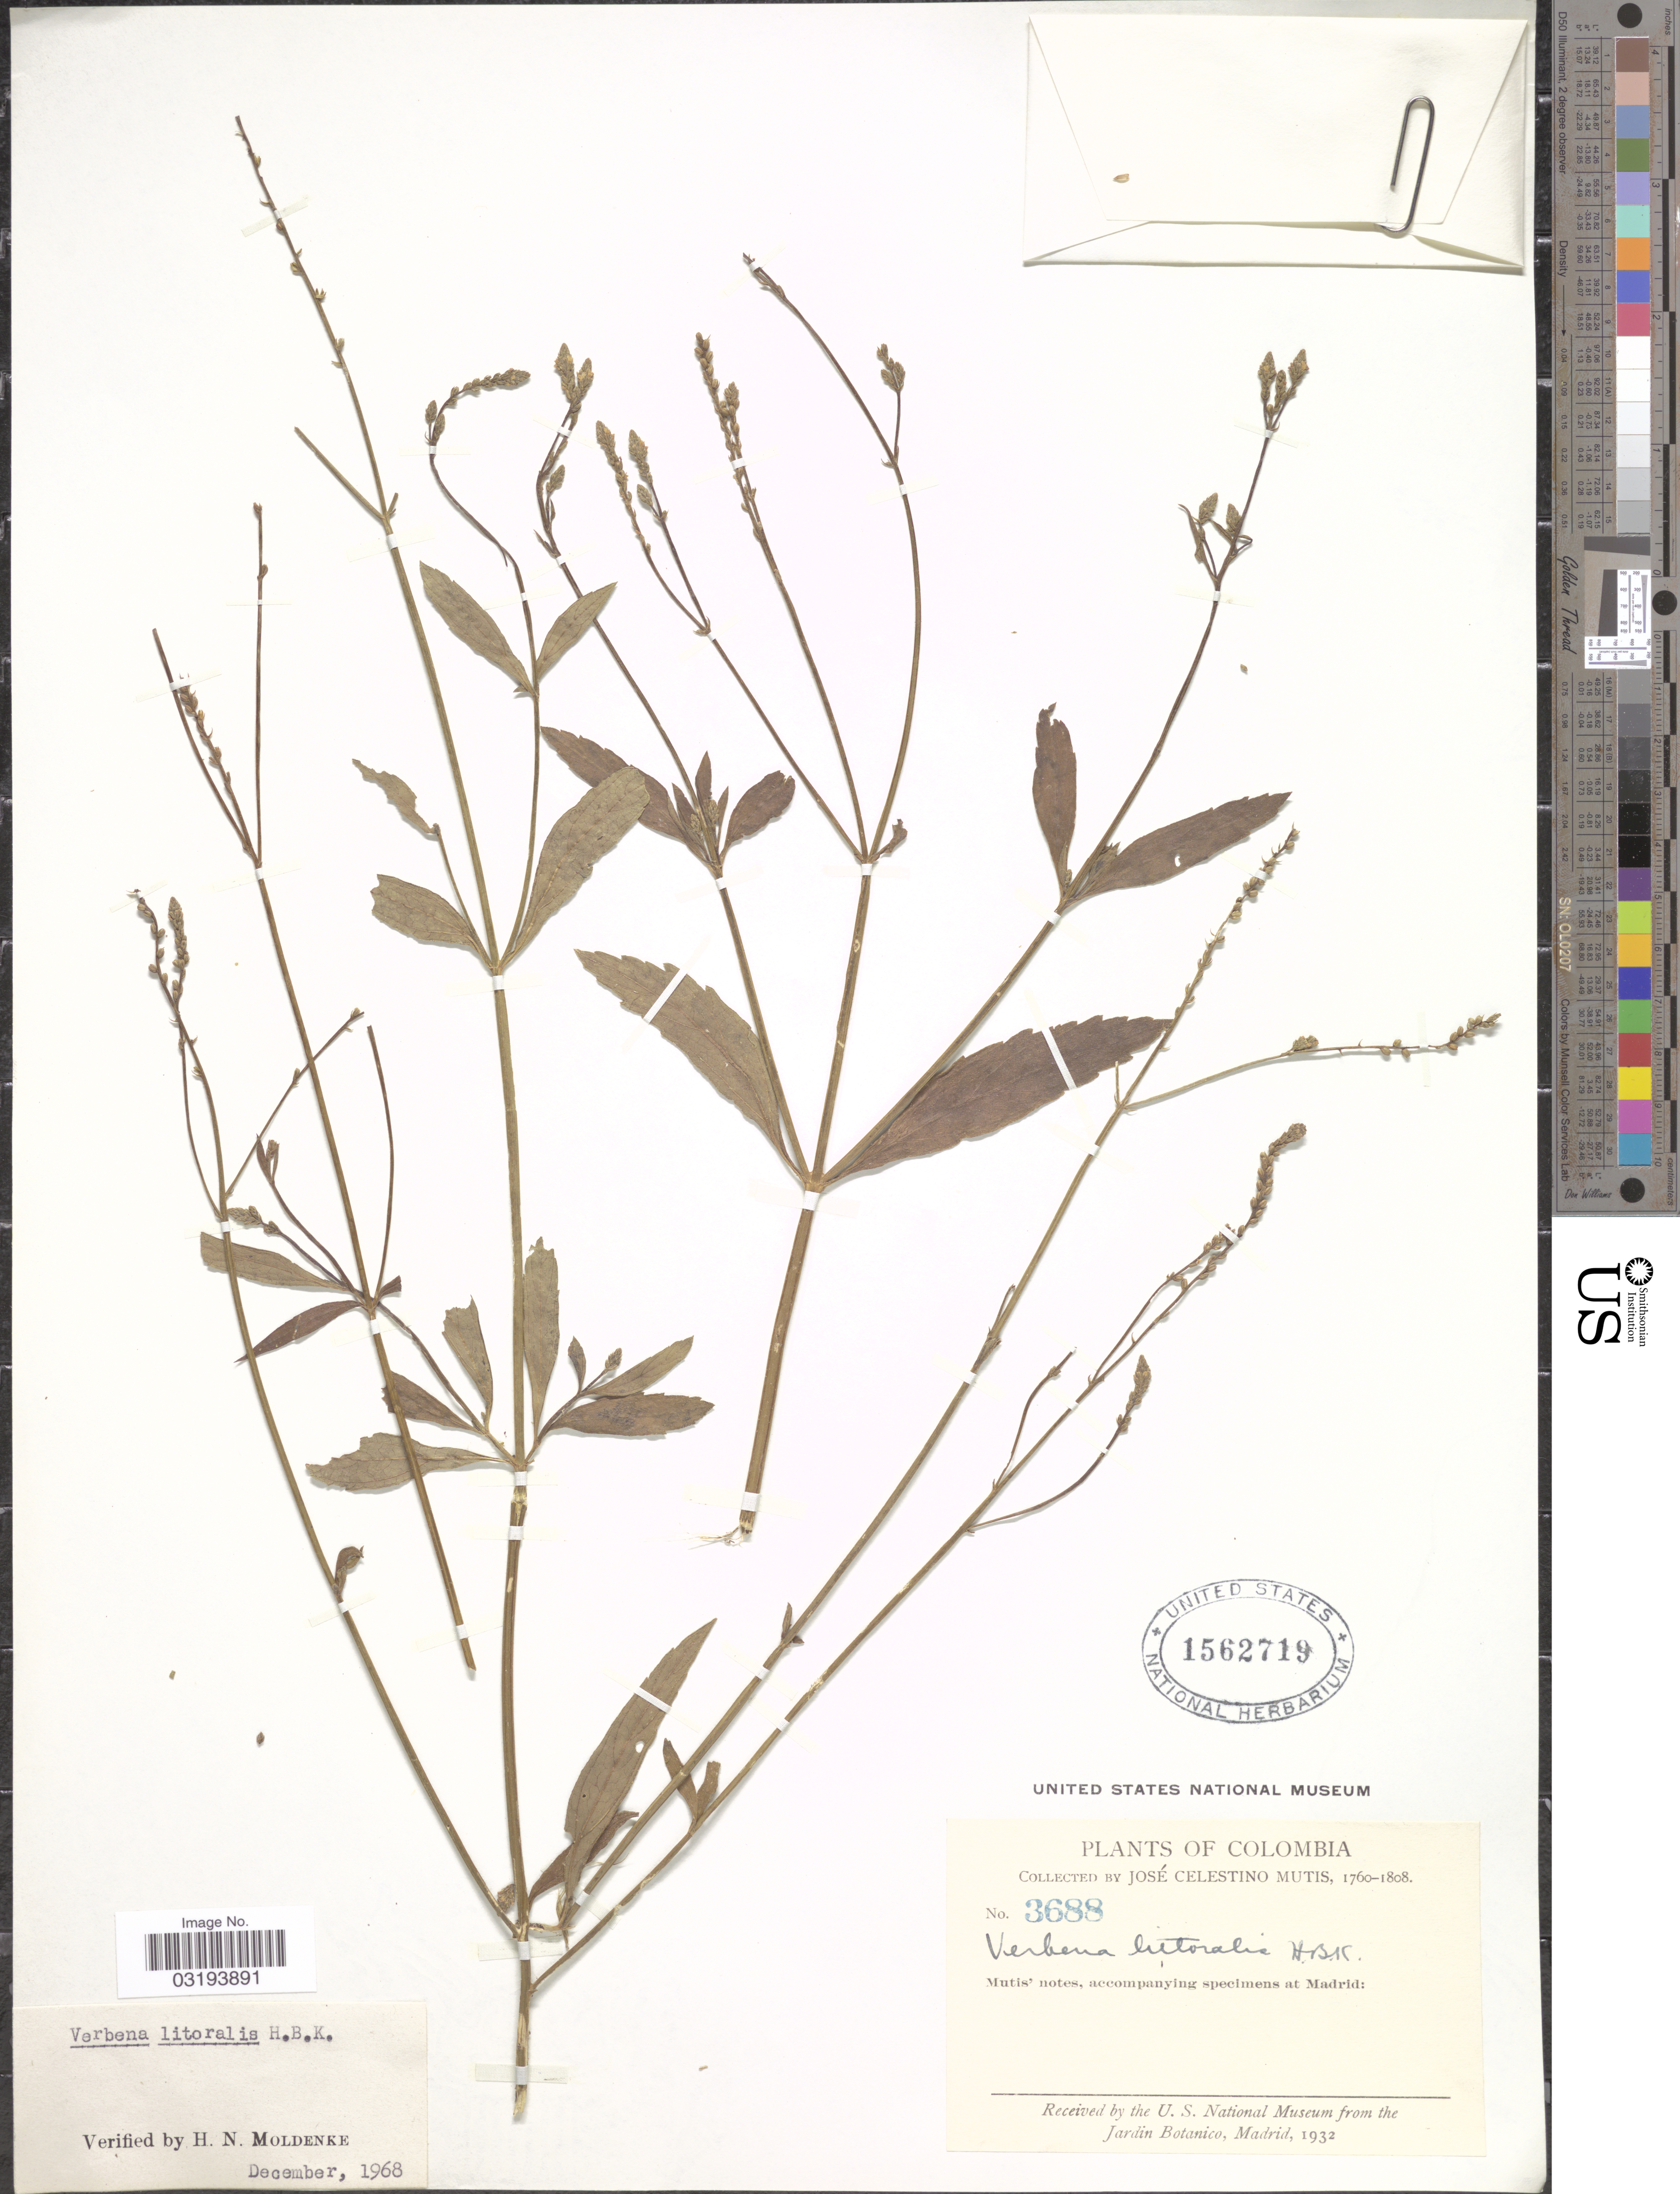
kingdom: Plantae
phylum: Tracheophyta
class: Magnoliopsida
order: Lamiales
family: Verbenaceae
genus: Verbena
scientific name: Verbena litoralis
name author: Kunth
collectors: J. C. B. Mutis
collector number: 3688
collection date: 1760/1808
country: Colombia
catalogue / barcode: US 1562719